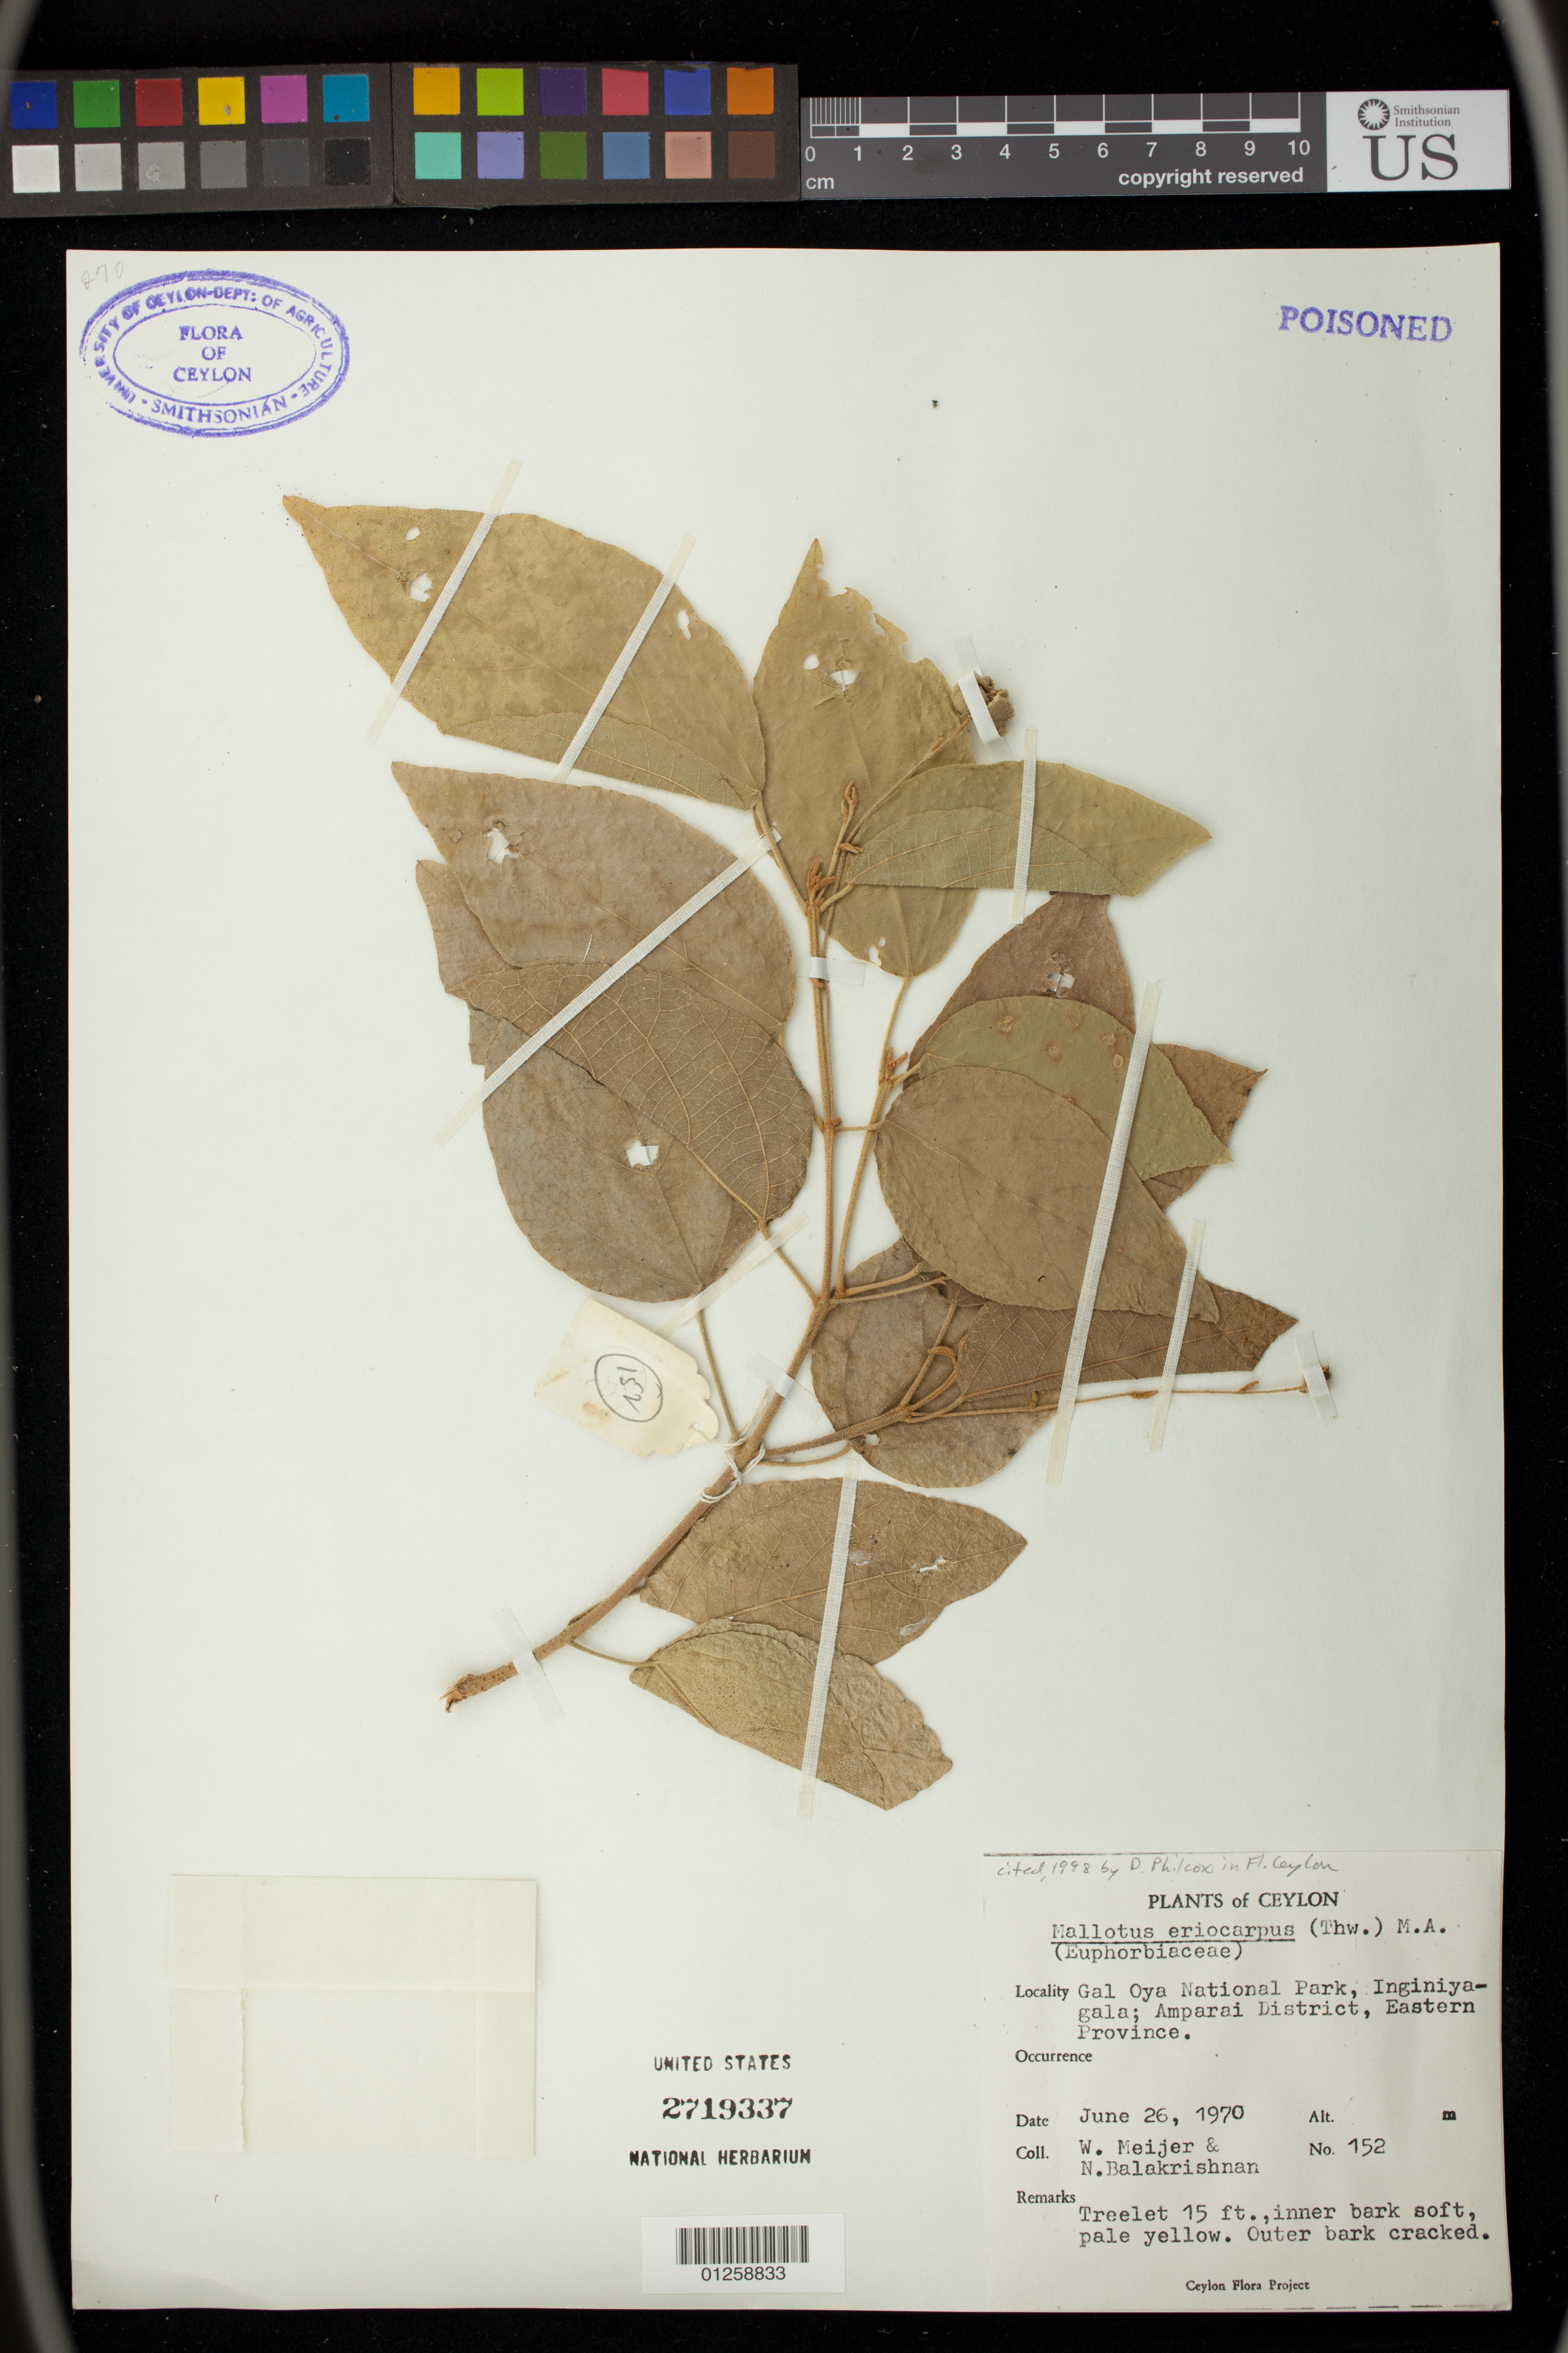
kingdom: Plantae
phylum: Tracheophyta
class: Magnoliopsida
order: Malpighiales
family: Euphorbiaceae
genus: Mallotus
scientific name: Mallotus eriocarpus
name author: (Thwaites) Müll. Arg.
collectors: W. Meijer & N. Balakrishnan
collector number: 152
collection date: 1970-06-26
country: Sri Lanka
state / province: Eastern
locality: Gal Oya National Park, Inginiyagala; Amparai District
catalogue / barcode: US 2719337